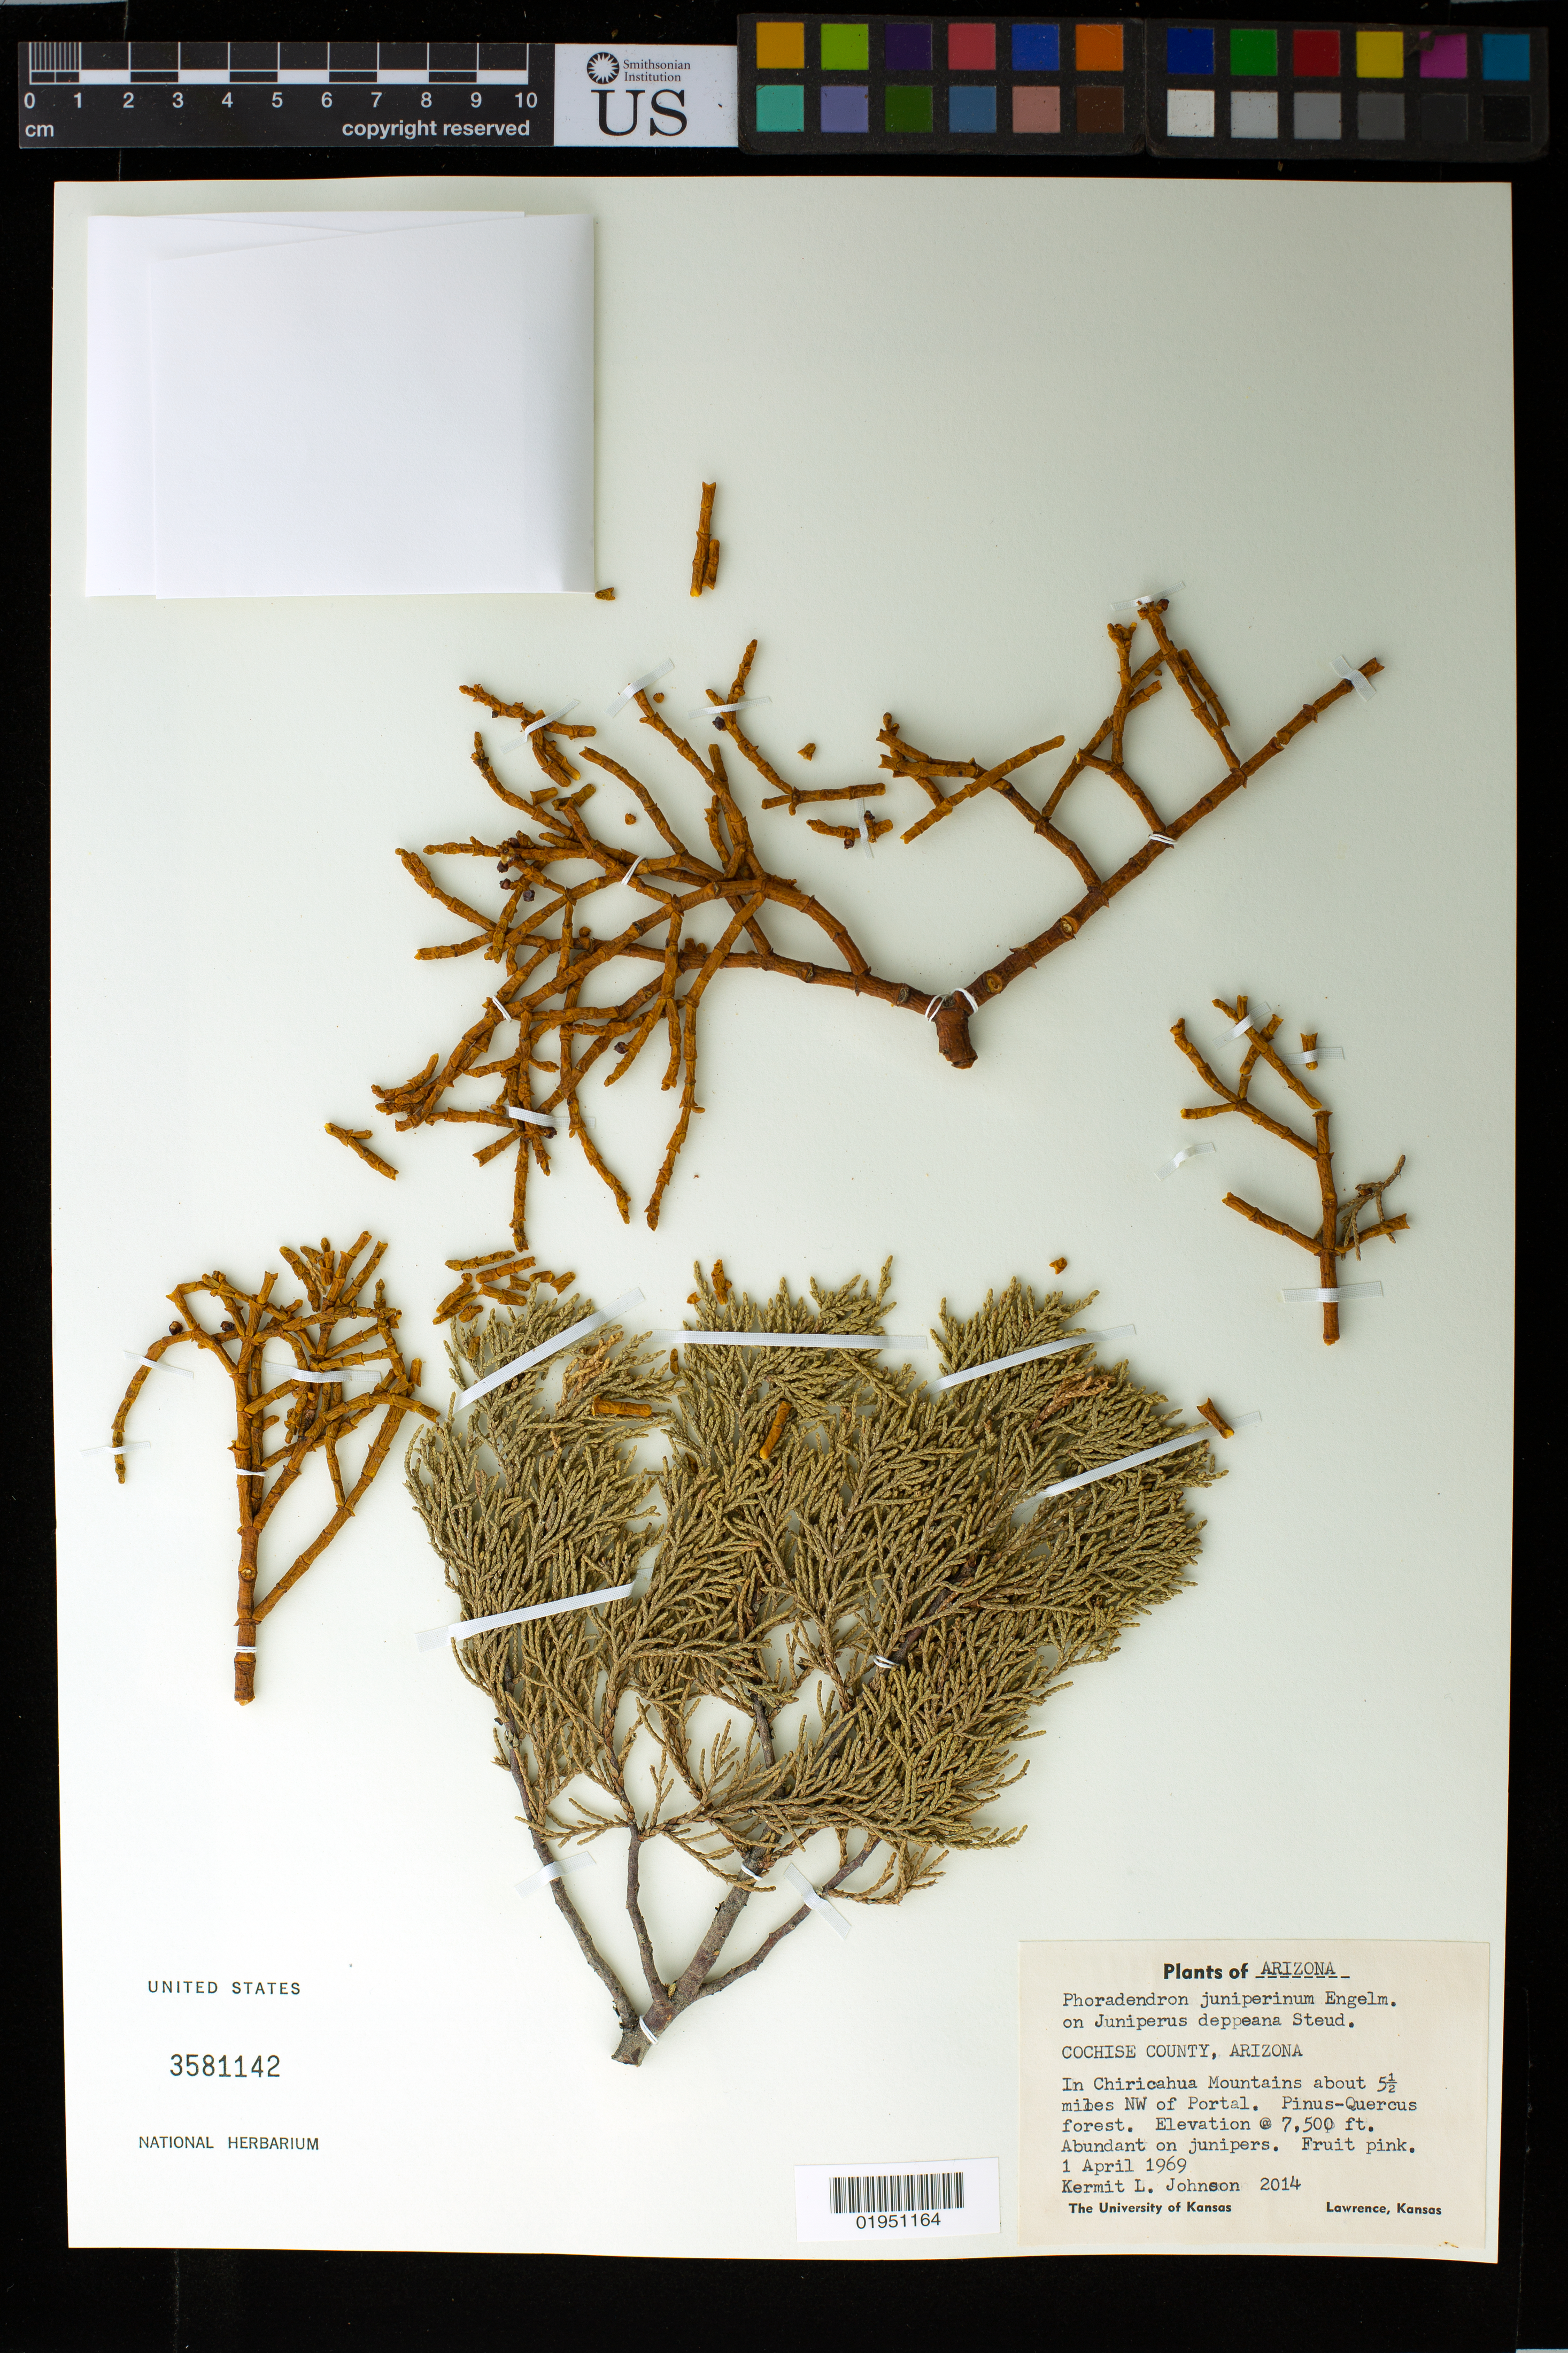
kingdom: Plantae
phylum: Tracheophyta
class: Magnoliopsida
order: Santalales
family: Viscaceae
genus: Phoradendron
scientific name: Phoradendron juniperinum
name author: Engelm. ex A. Gray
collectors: K. L. Johnson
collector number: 2014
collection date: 1969-04-01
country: United States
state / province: Arizona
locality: In Chiricahua Mountains about 5.5 miles NW of Portal.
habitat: Pinus-Quercus forest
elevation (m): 2286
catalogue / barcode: US 35811412